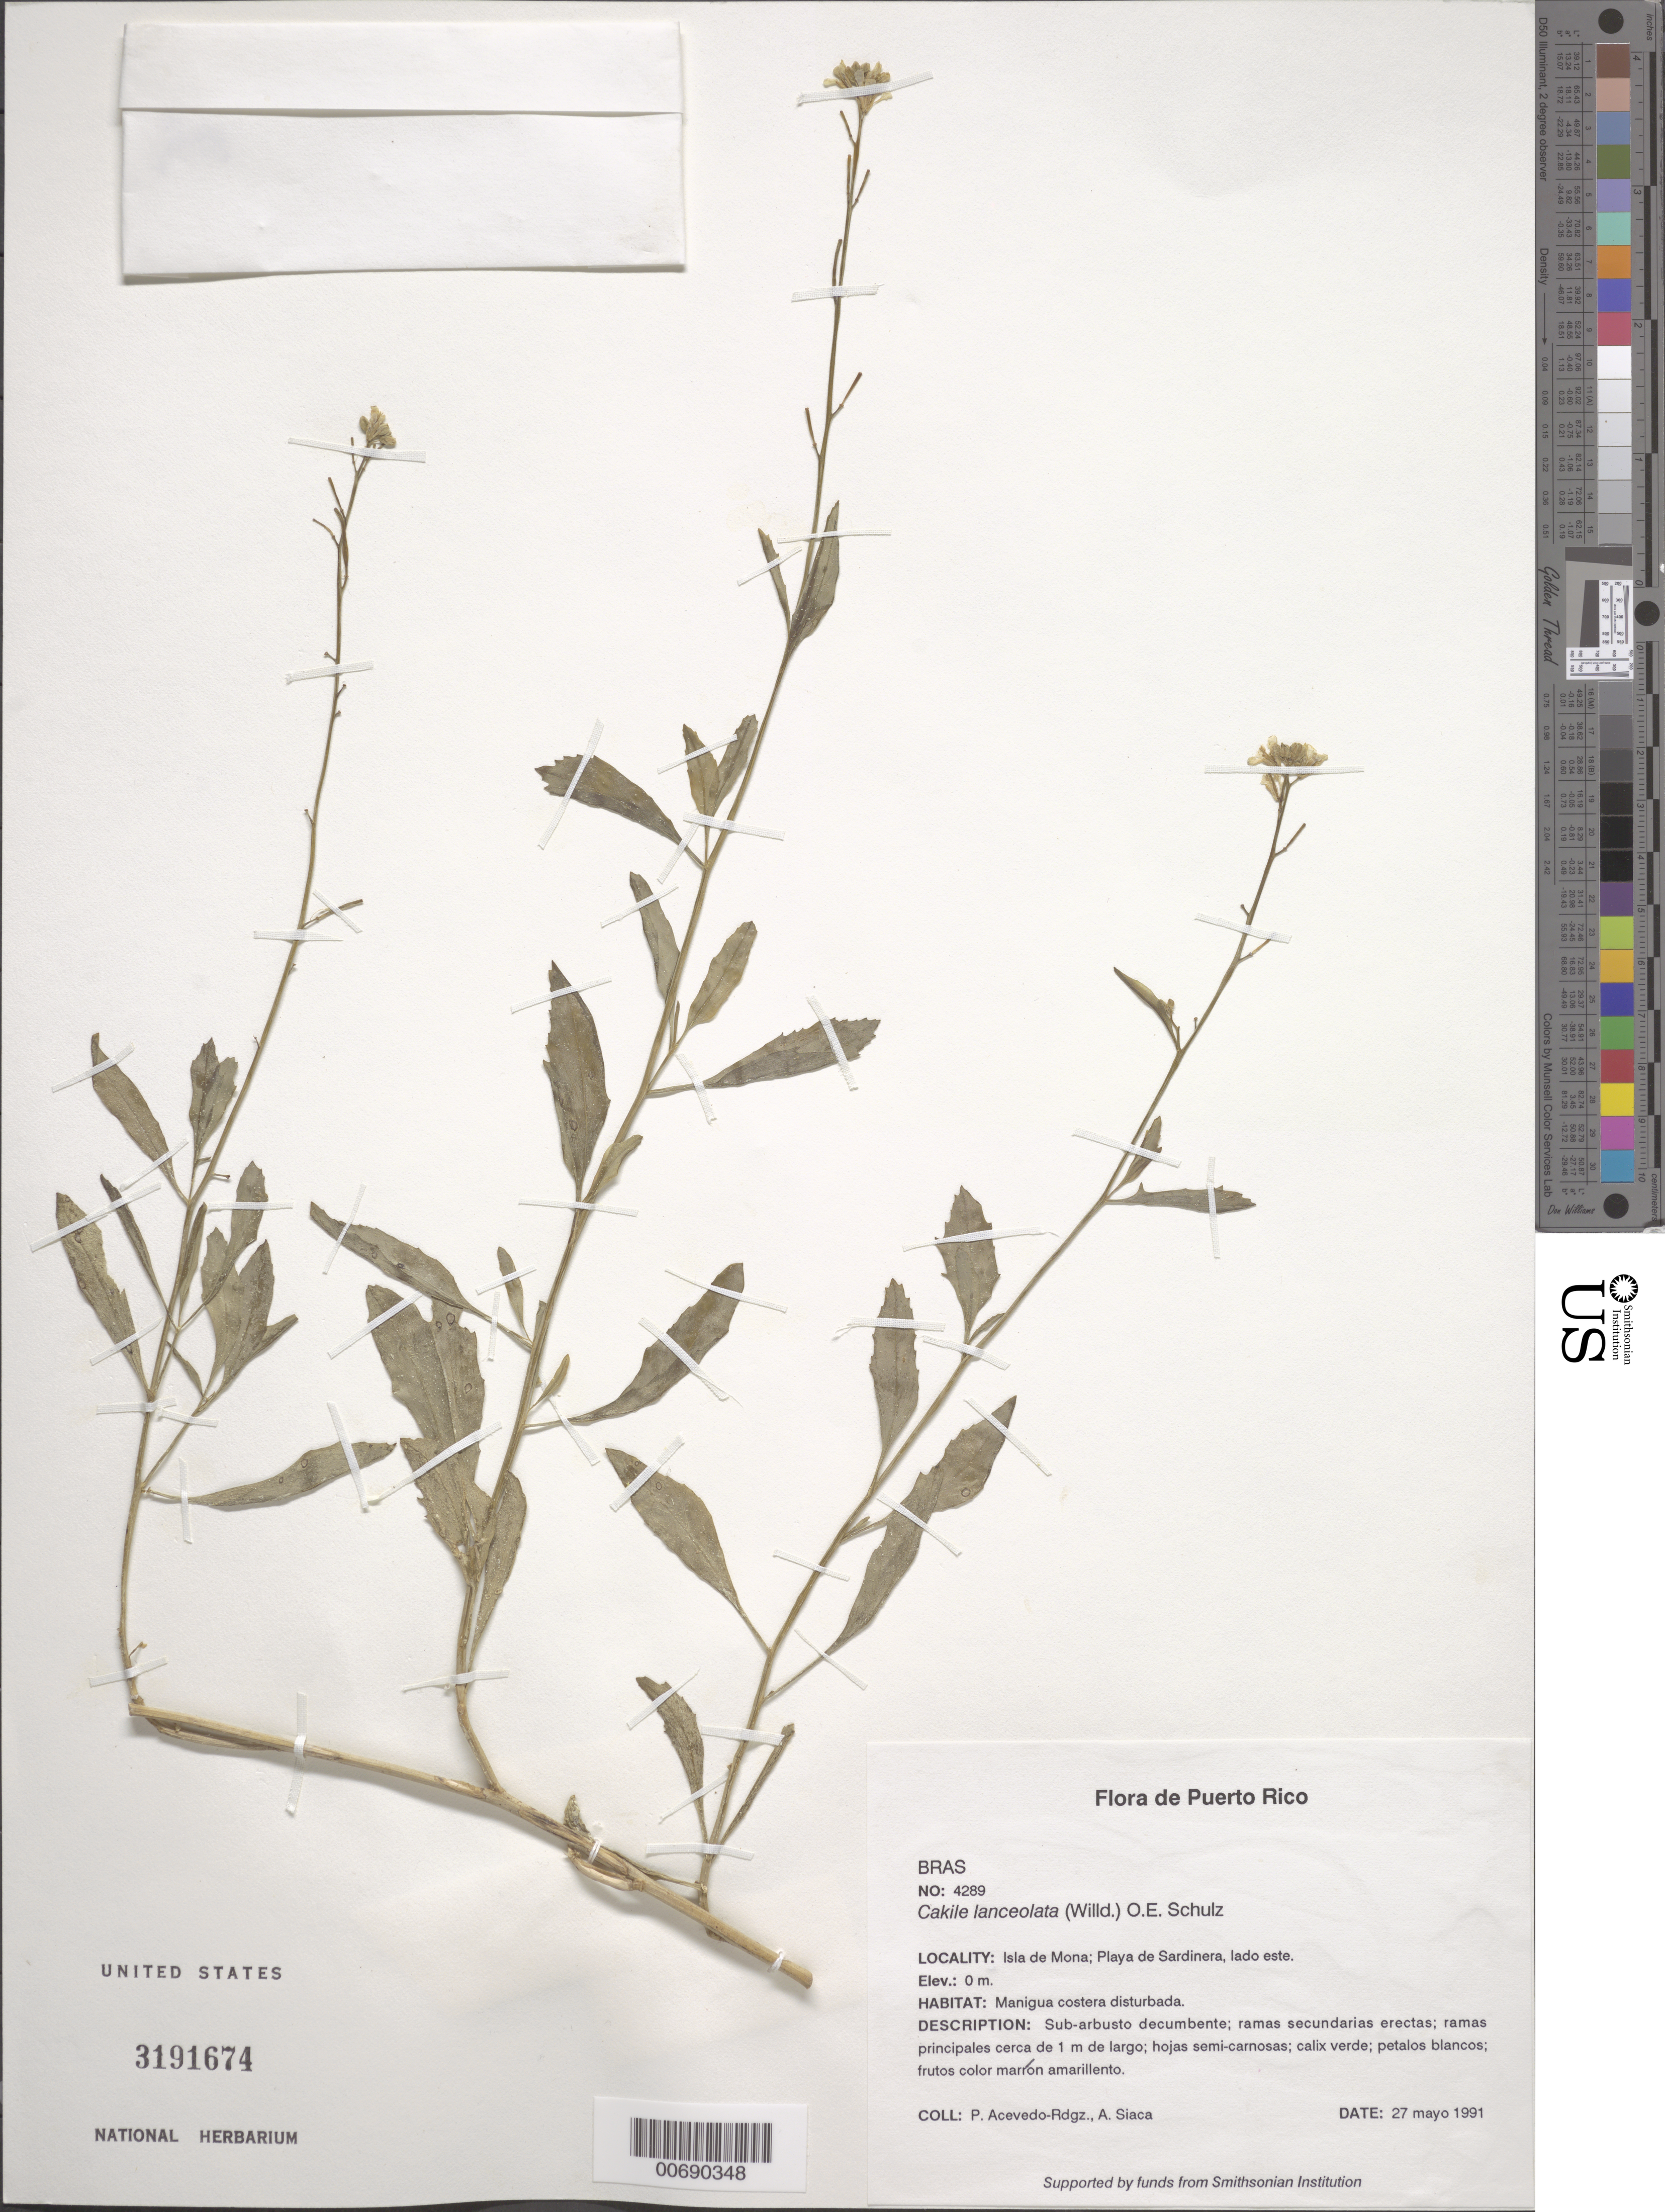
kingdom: Plantae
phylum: Tracheophyta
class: Magnoliopsida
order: Brassicales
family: Brassicaceae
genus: Cakile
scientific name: Cakile lanceolata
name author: (Willd.) O.E. Schulz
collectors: P. Acevedo-Rodr. & A. Siaca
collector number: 4289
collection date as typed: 27 May 1991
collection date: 1991-05-27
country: Puerto Rico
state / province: Mayaguëz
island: Mona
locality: Isla de Mona; Playa de Sardinera, lado este.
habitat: Manigua costera disturbada.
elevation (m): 0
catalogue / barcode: US 3191674